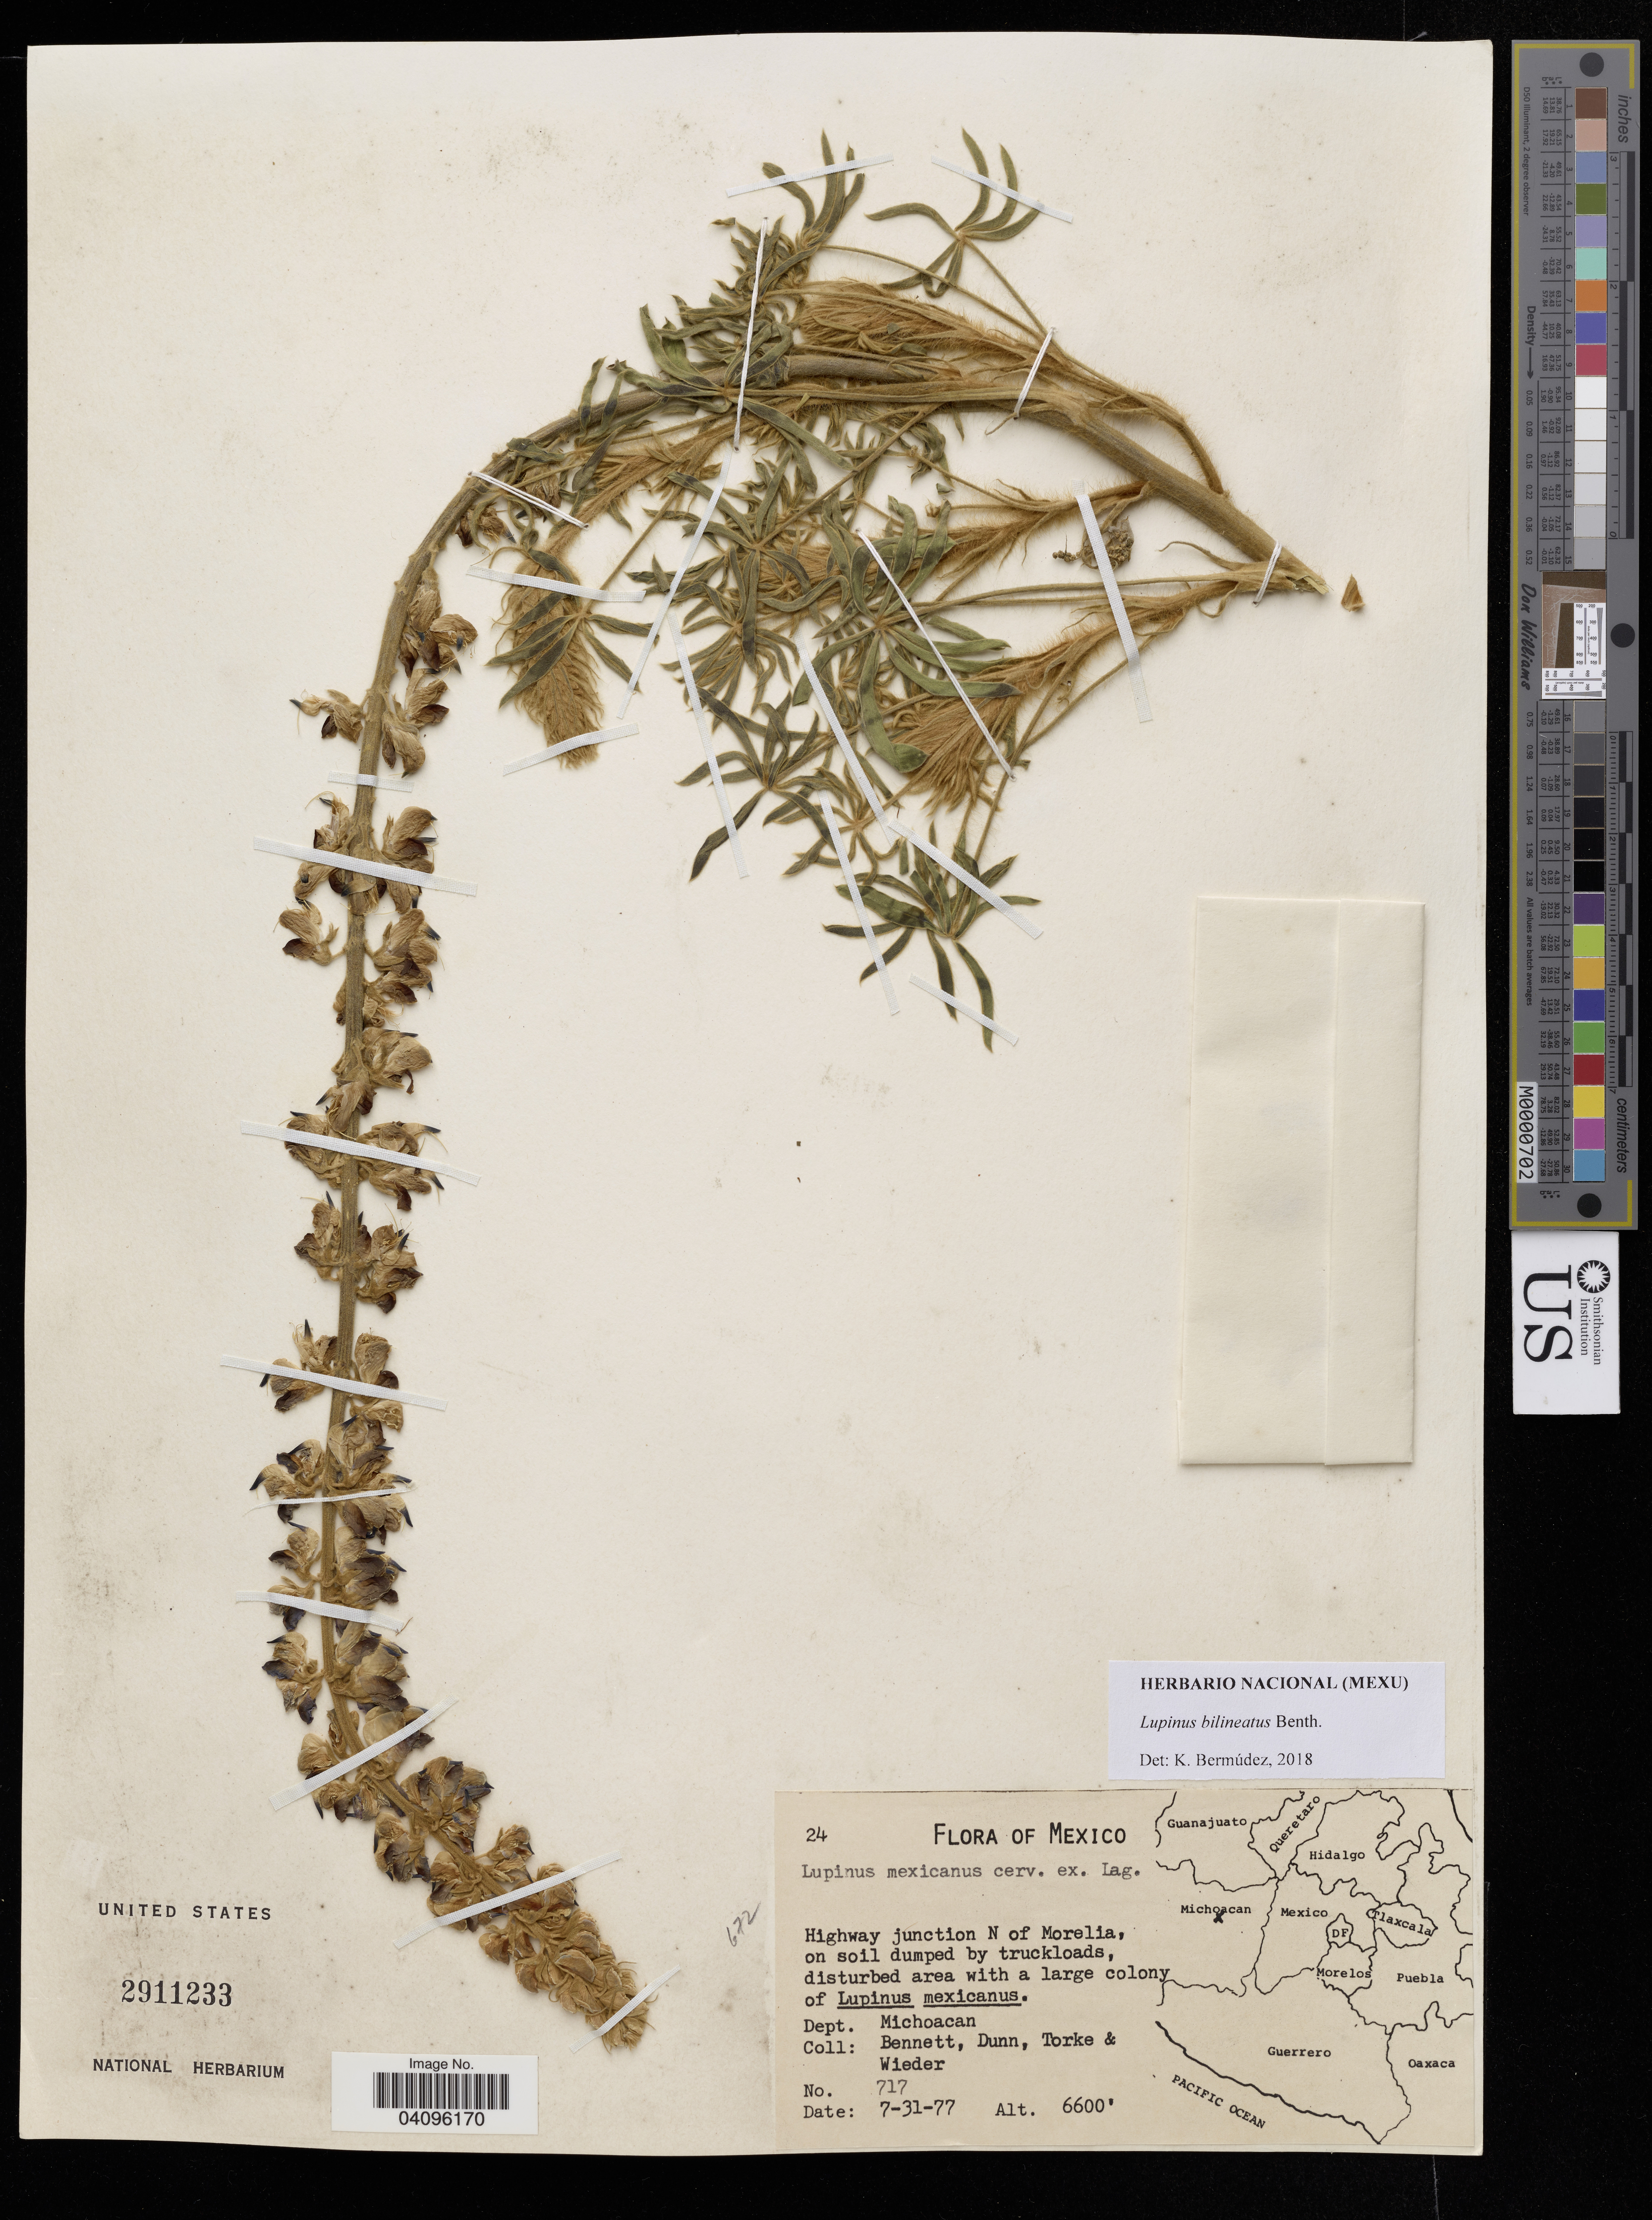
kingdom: Plantae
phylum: Tracheophyta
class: Magnoliopsida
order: Fabales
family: Fabaceae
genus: Lupinus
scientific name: Lupinus bilineatus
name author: Benth.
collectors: -- Bennett, -- Dunn, Torke, -- & -. Wieder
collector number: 717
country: Mexico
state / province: Michoacán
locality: Highwau junction N of Morelia.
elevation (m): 2012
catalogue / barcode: US 2911233